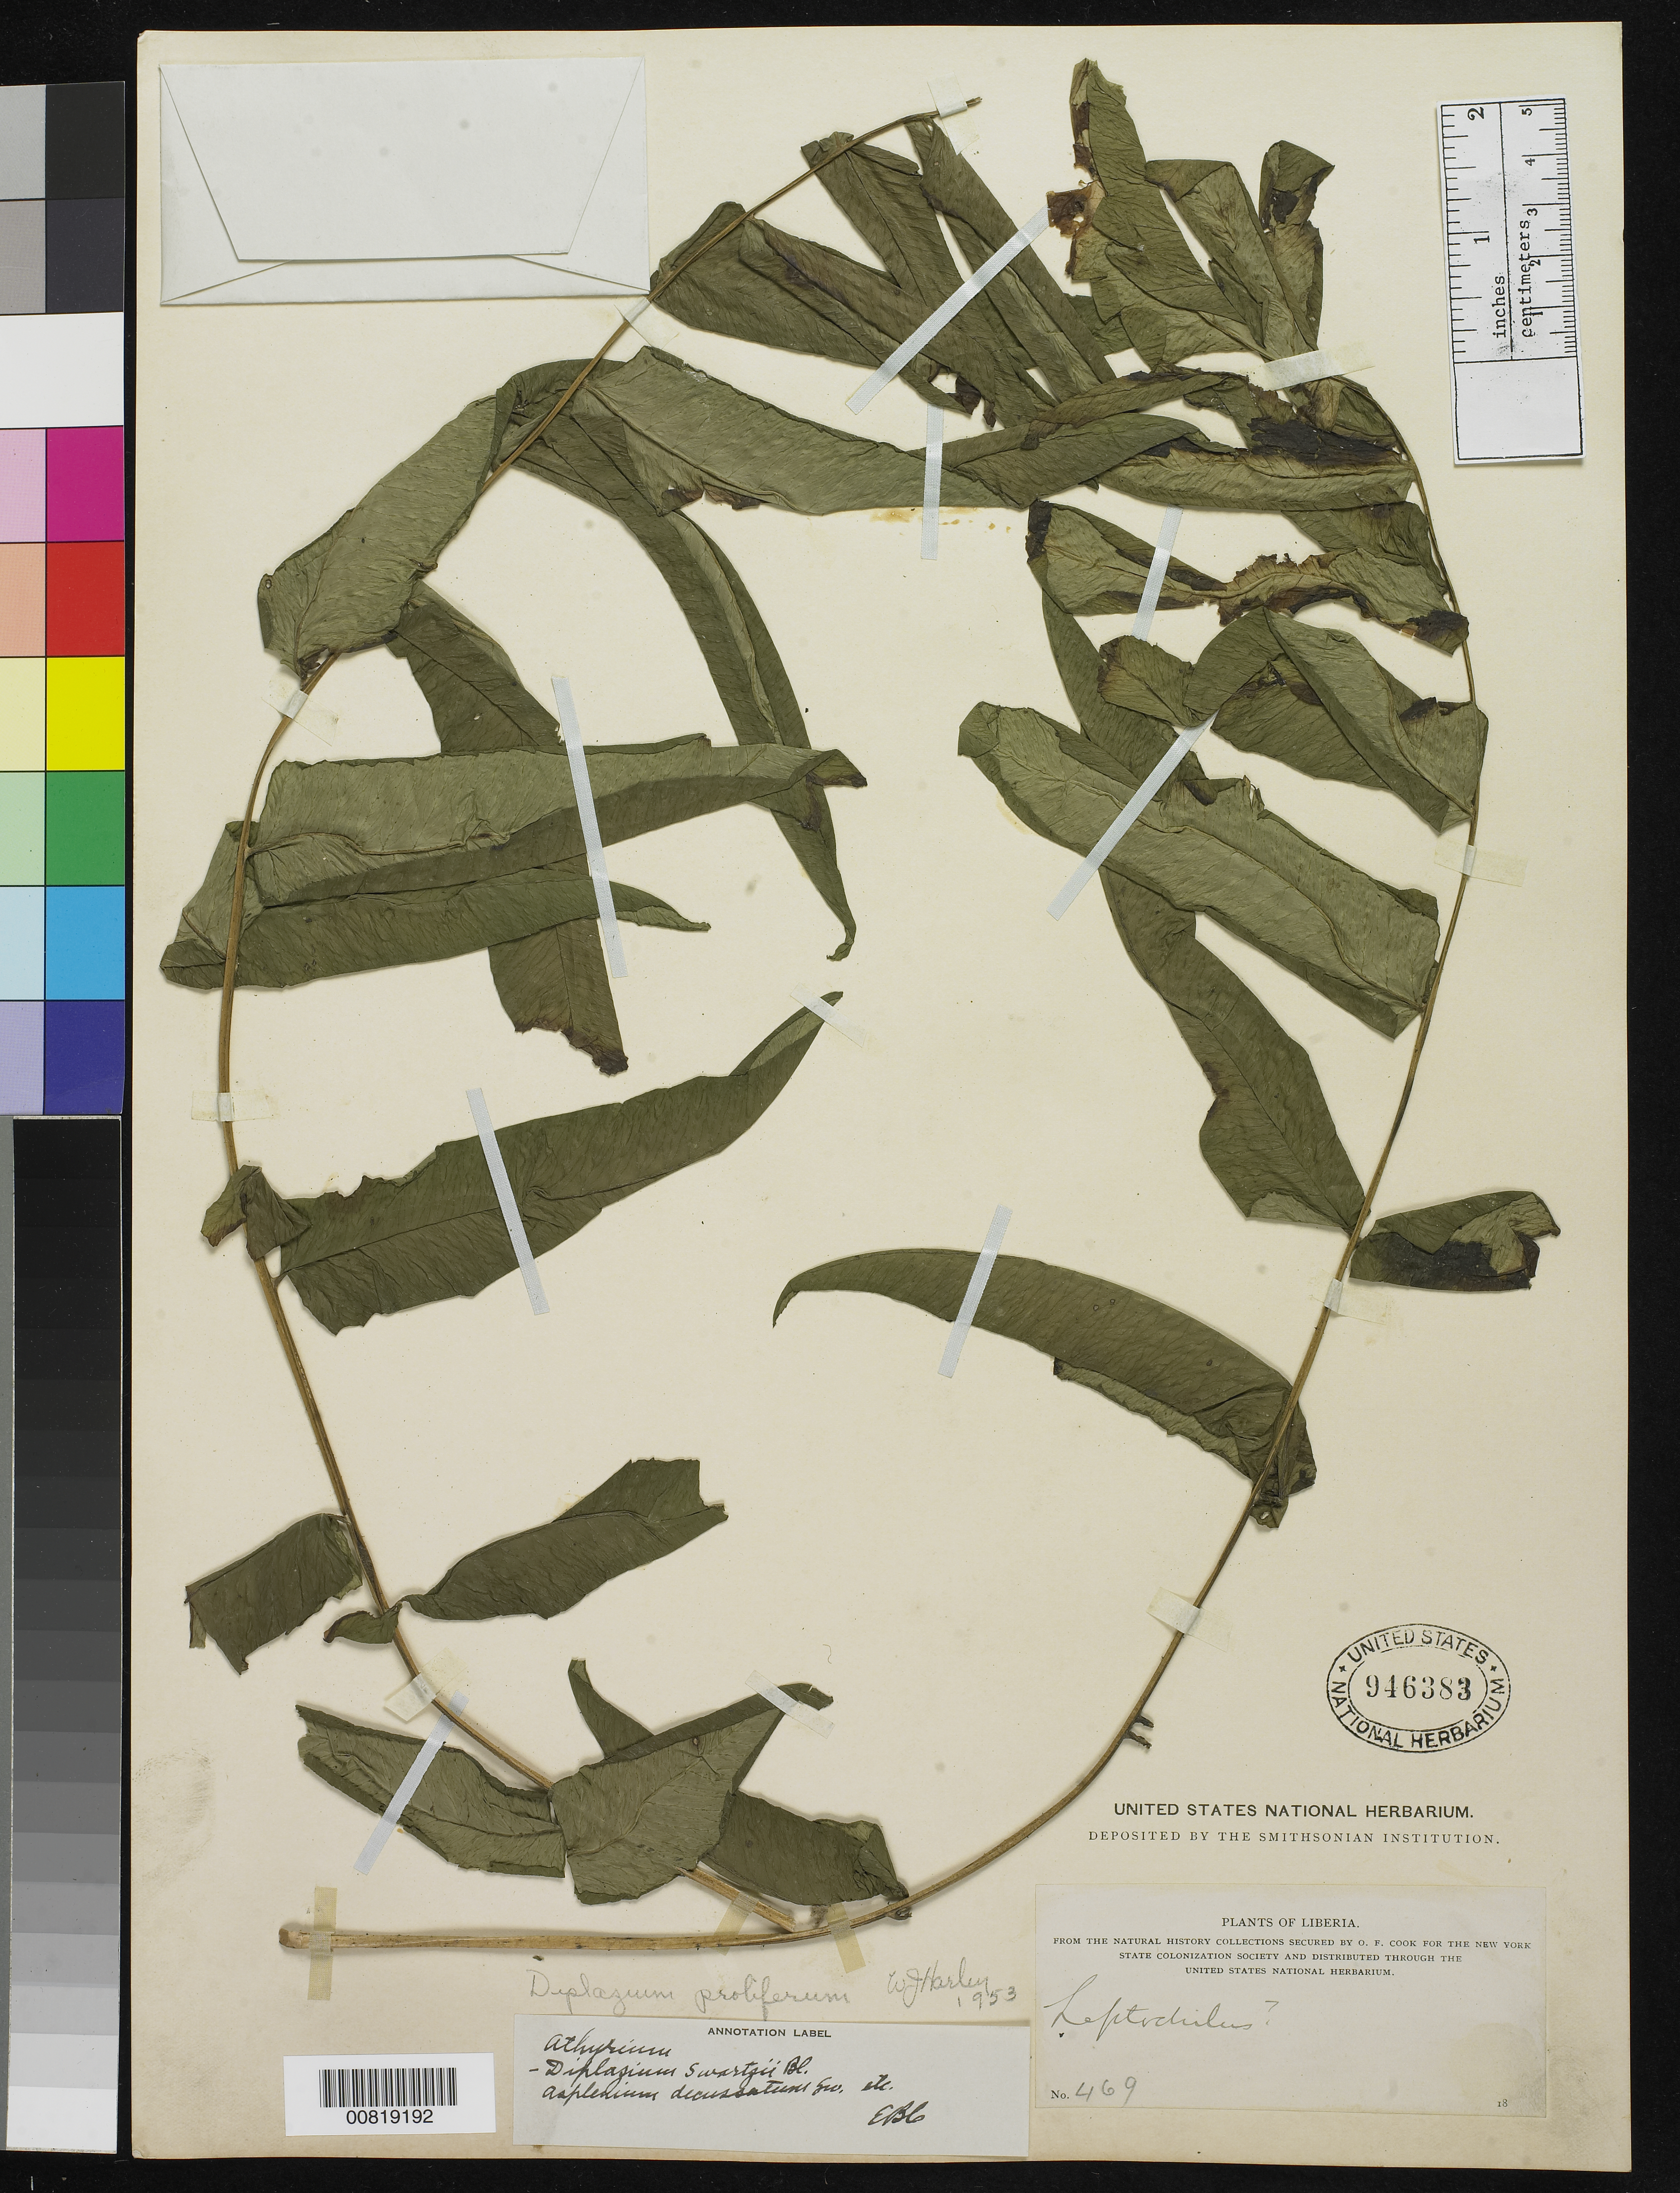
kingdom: Plantae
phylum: Tracheophyta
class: Polypodiopsida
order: Polypodiales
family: Athyriaceae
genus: Diplazium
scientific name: Diplazium proliferum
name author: (Lam.) Thouars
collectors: O. F. Cook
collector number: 469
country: Liberia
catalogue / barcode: US 946383